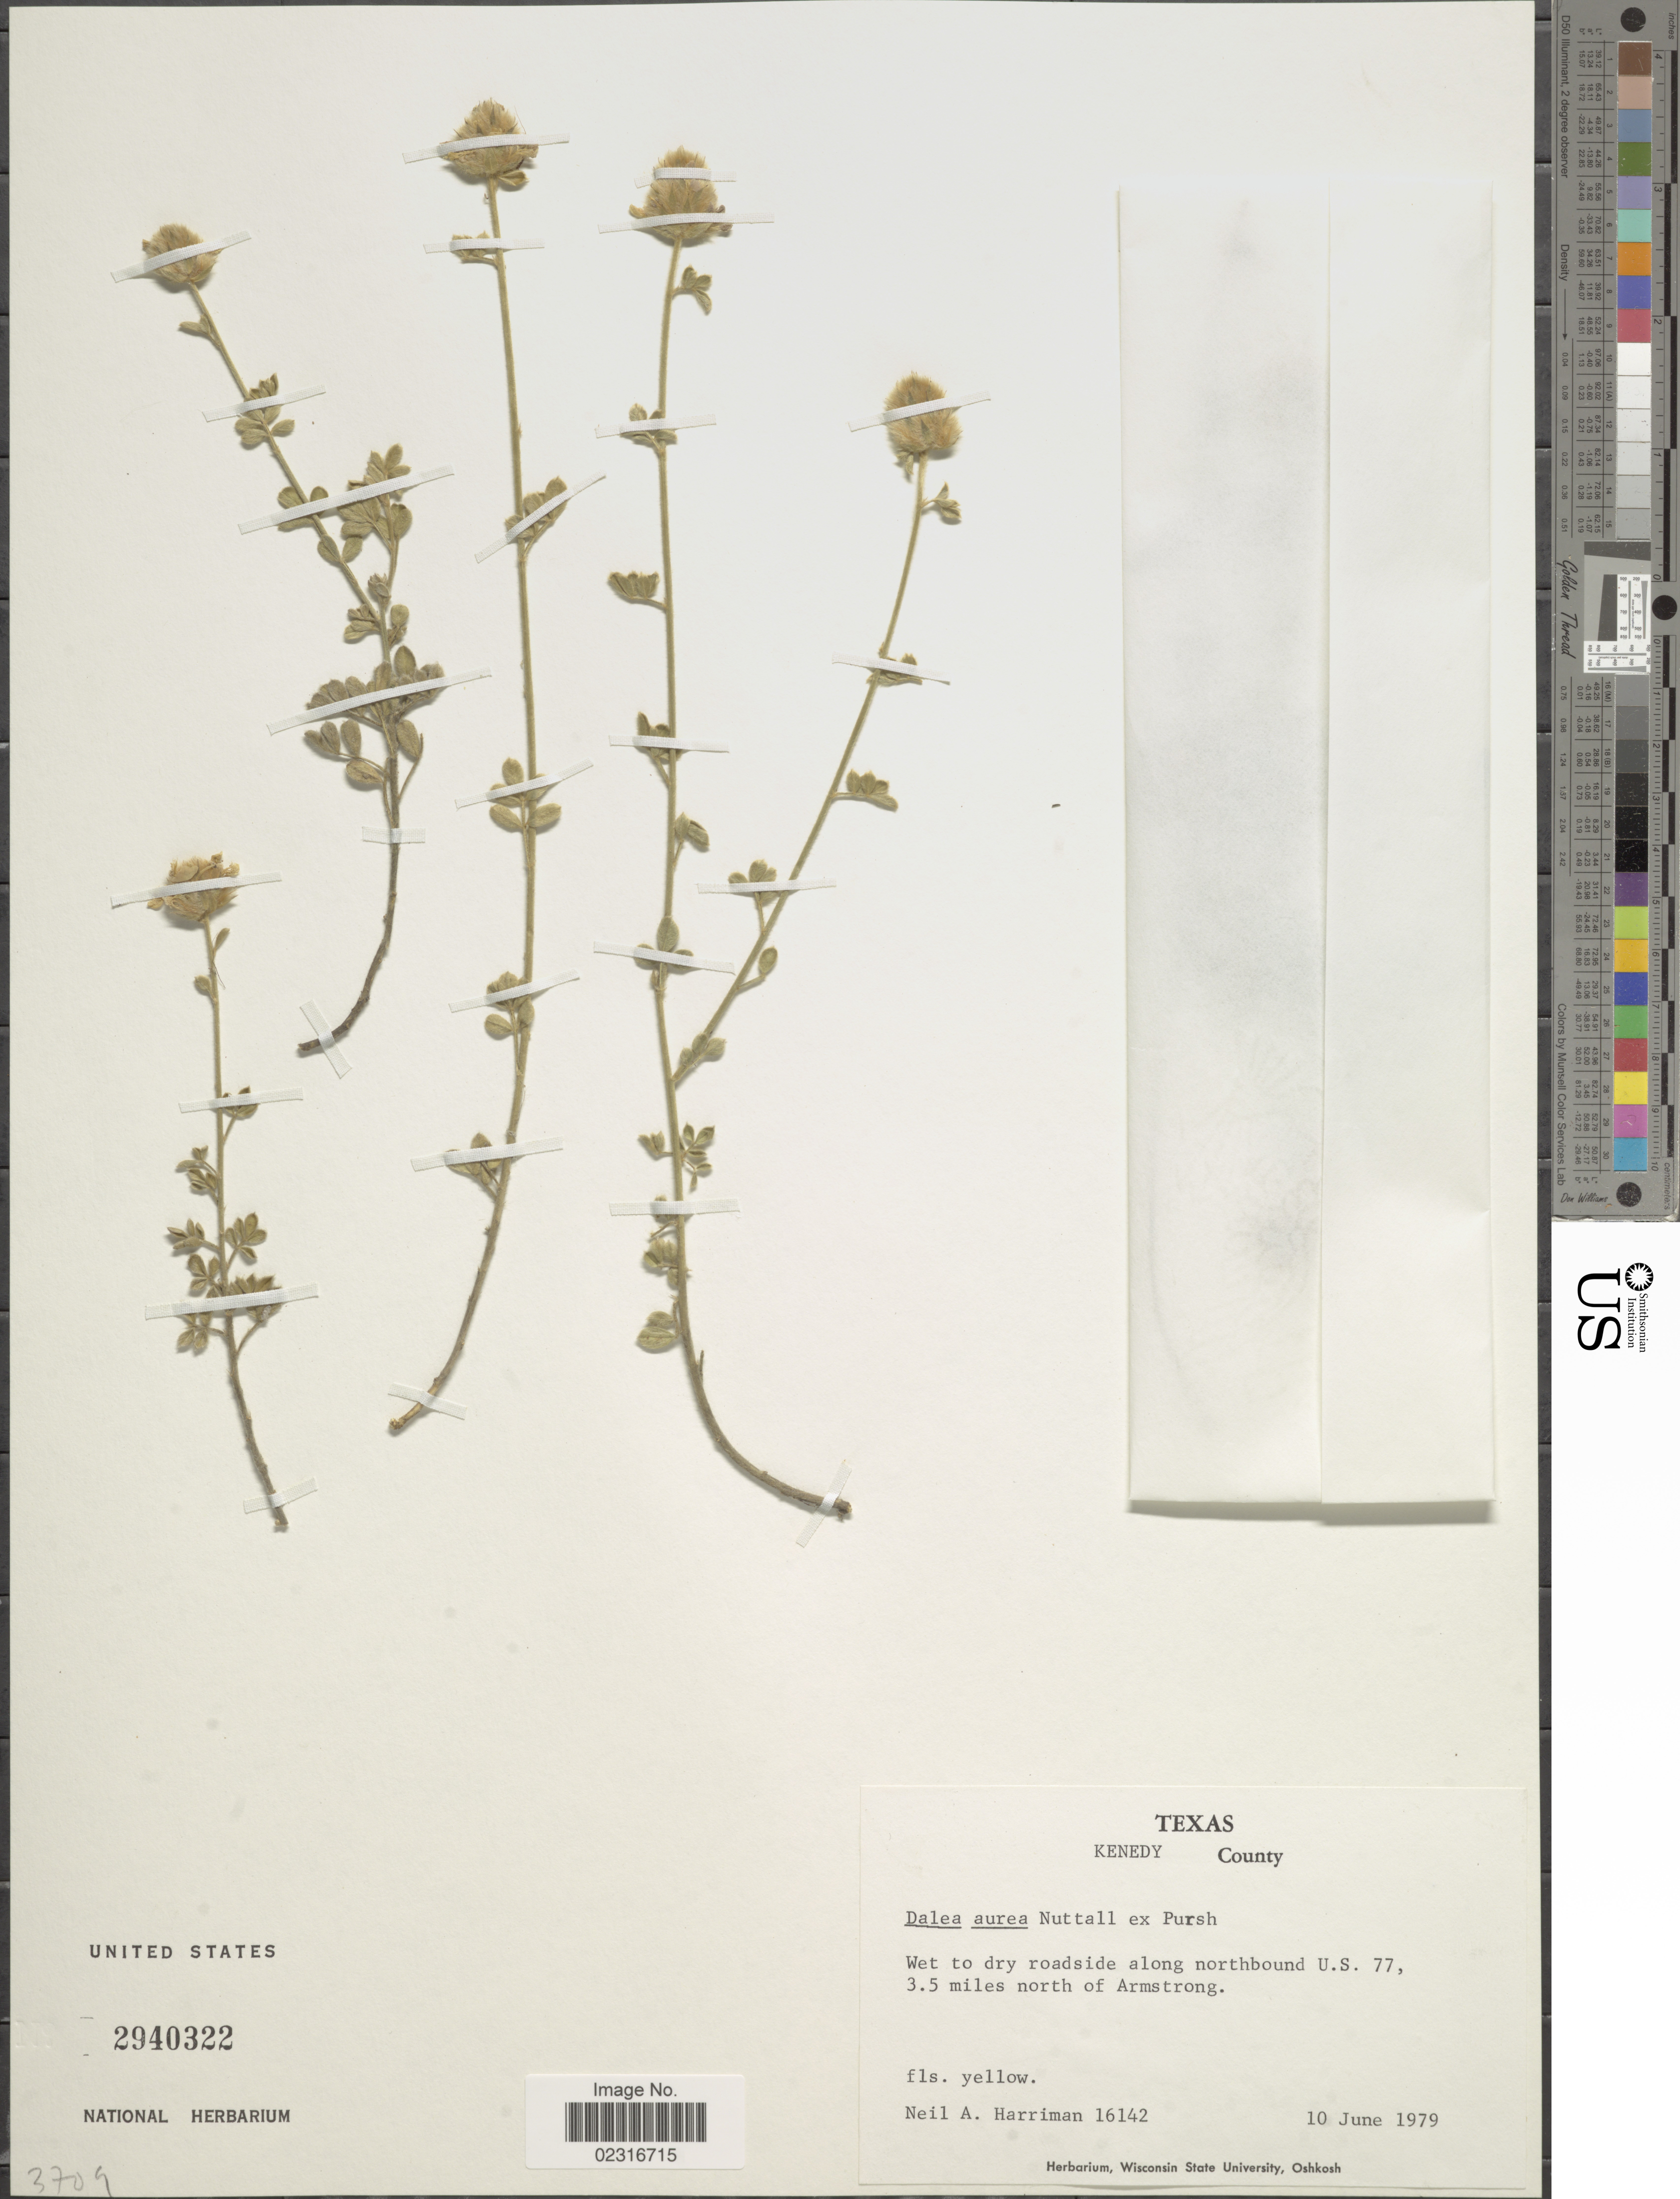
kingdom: Plantae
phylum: Tracheophyta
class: Magnoliopsida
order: Fabales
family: Fabaceae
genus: Dalea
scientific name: Dalea aurea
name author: Nutt. ex Pursh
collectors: N. A. Harriman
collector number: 16142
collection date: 1979-06-10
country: United States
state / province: Texas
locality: Wet to dry roadside along northbound U.S. 77, 3.5 miles north of Armstrong. Kenedy County.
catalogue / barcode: US 2940322